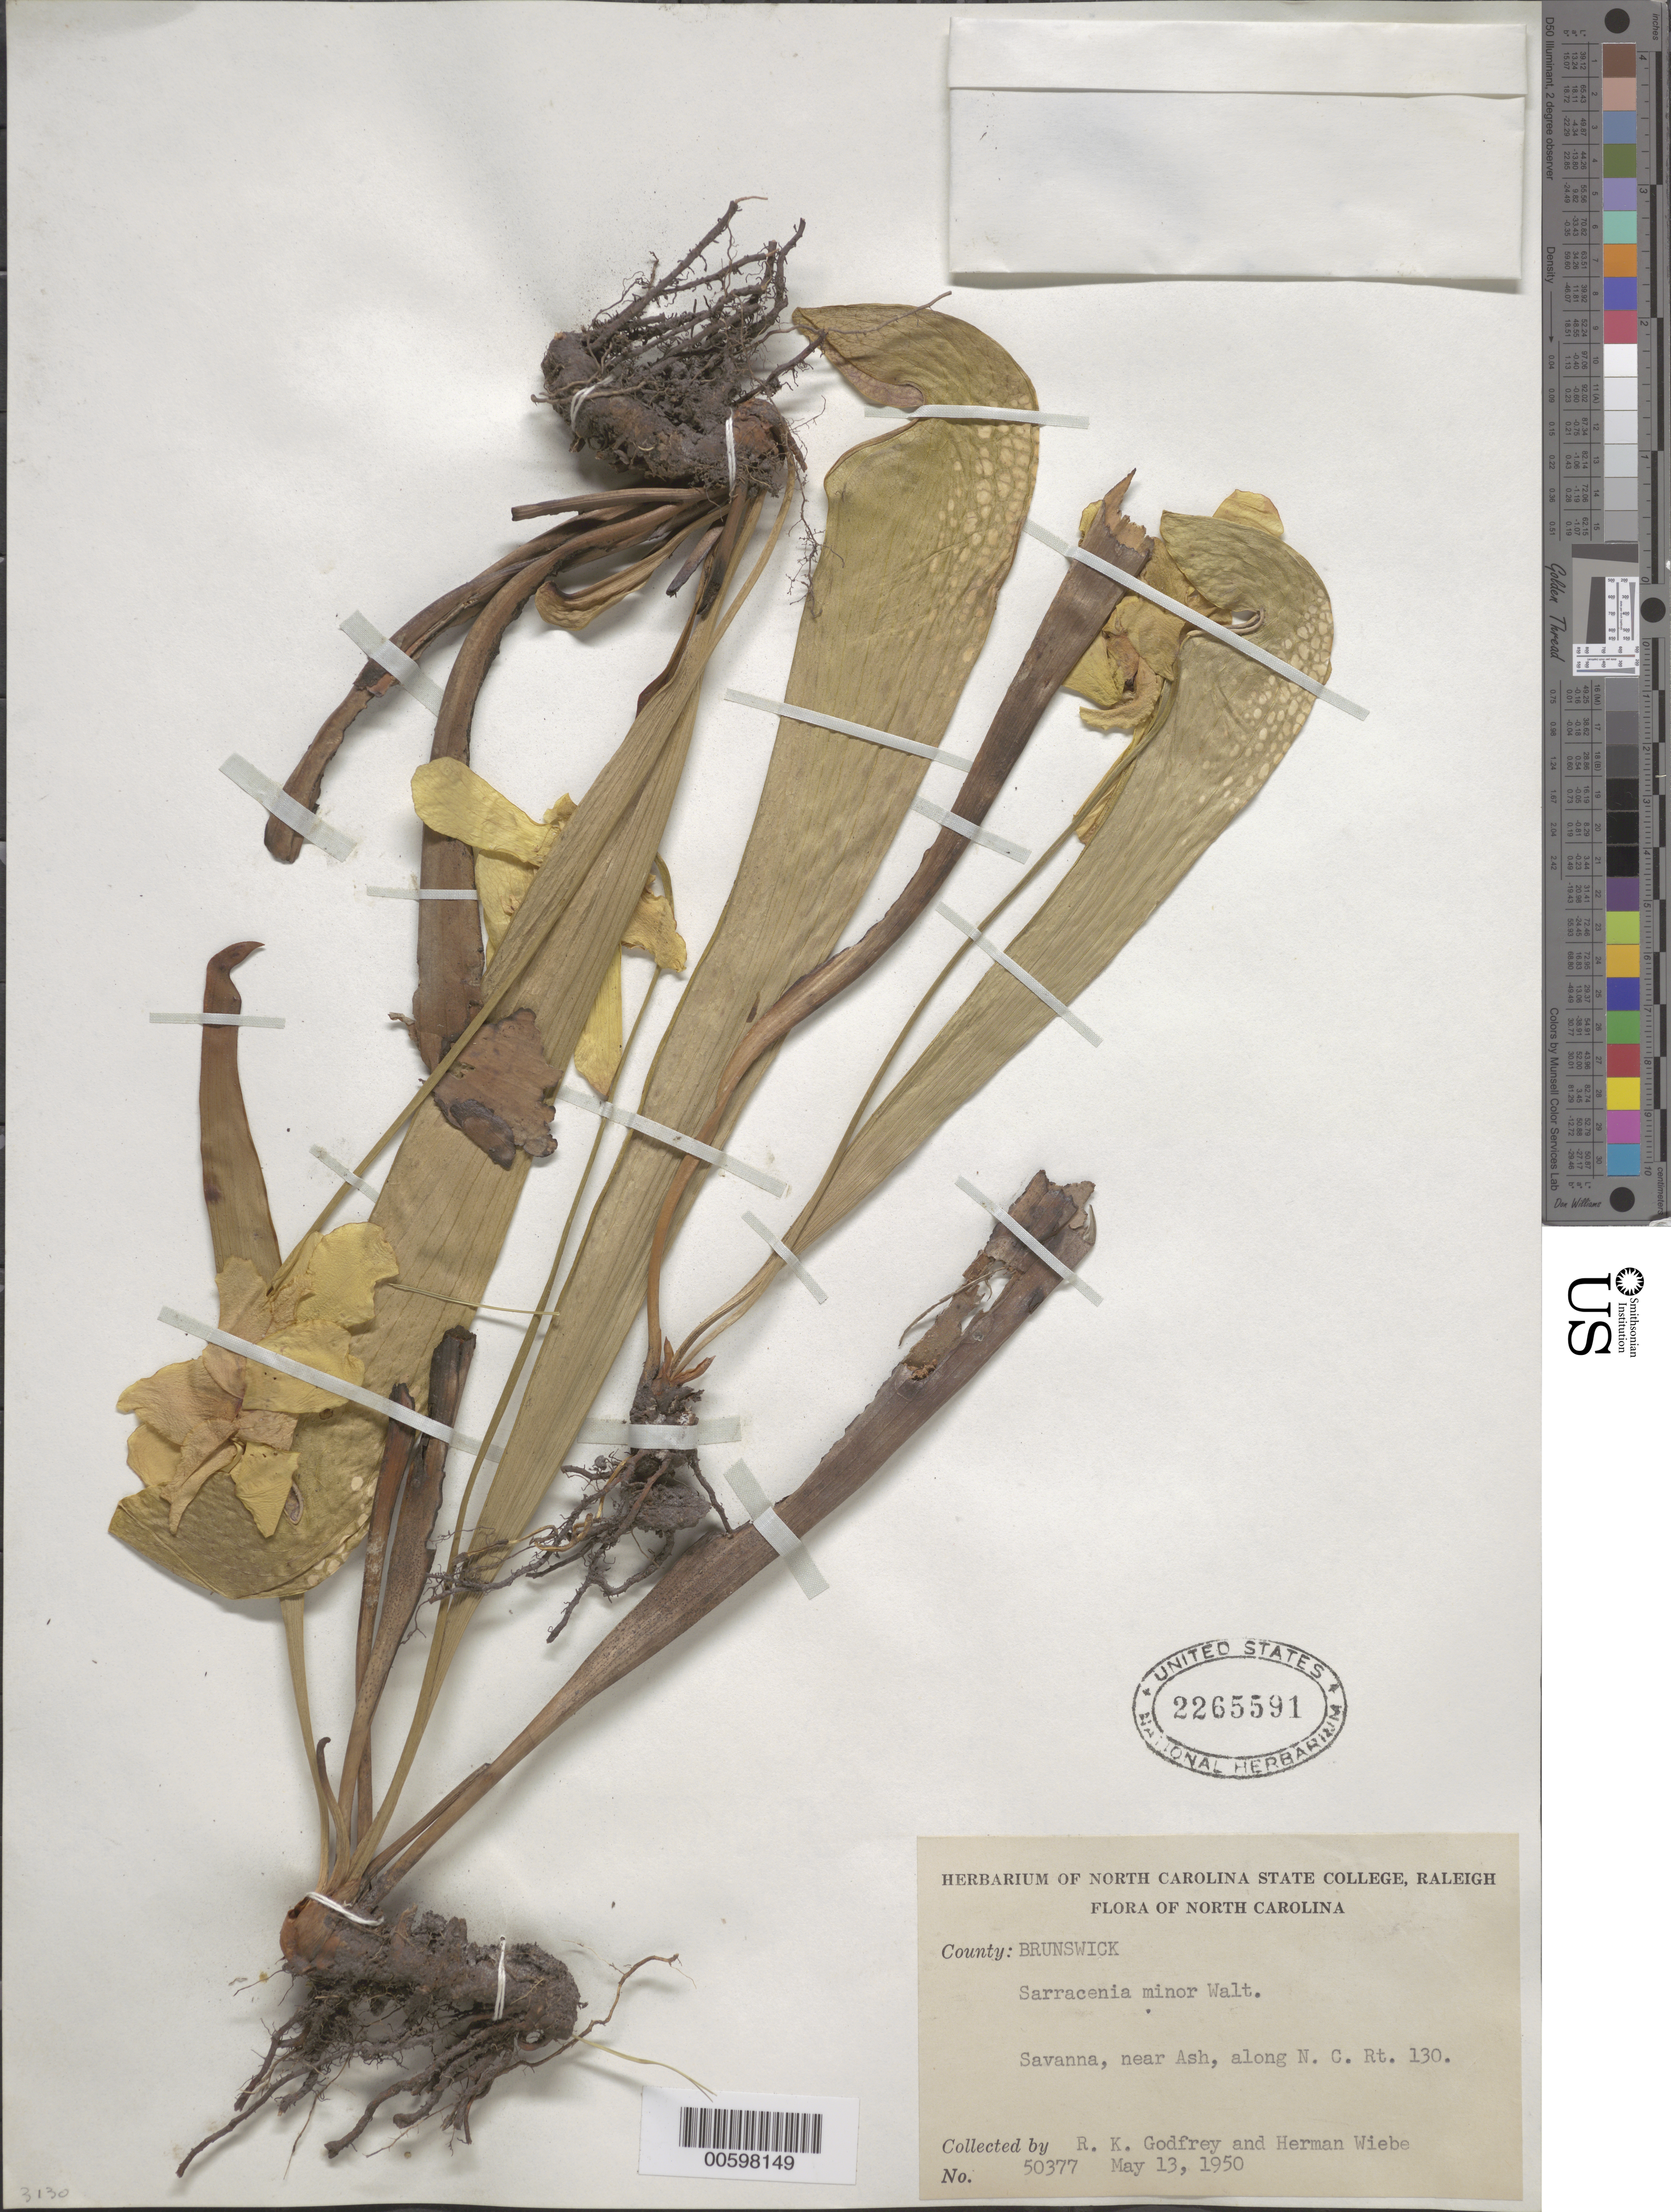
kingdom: Plantae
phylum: Tracheophyta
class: Magnoliopsida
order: Ericales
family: Sarraceniaceae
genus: Sarracenia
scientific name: Sarracenia minor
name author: Walter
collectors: R. K. Godfrey & H. Wiebe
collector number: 50377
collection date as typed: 13 May 1950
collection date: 1950-05-13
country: United States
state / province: North Carolina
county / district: Brunswick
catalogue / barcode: US 2265591